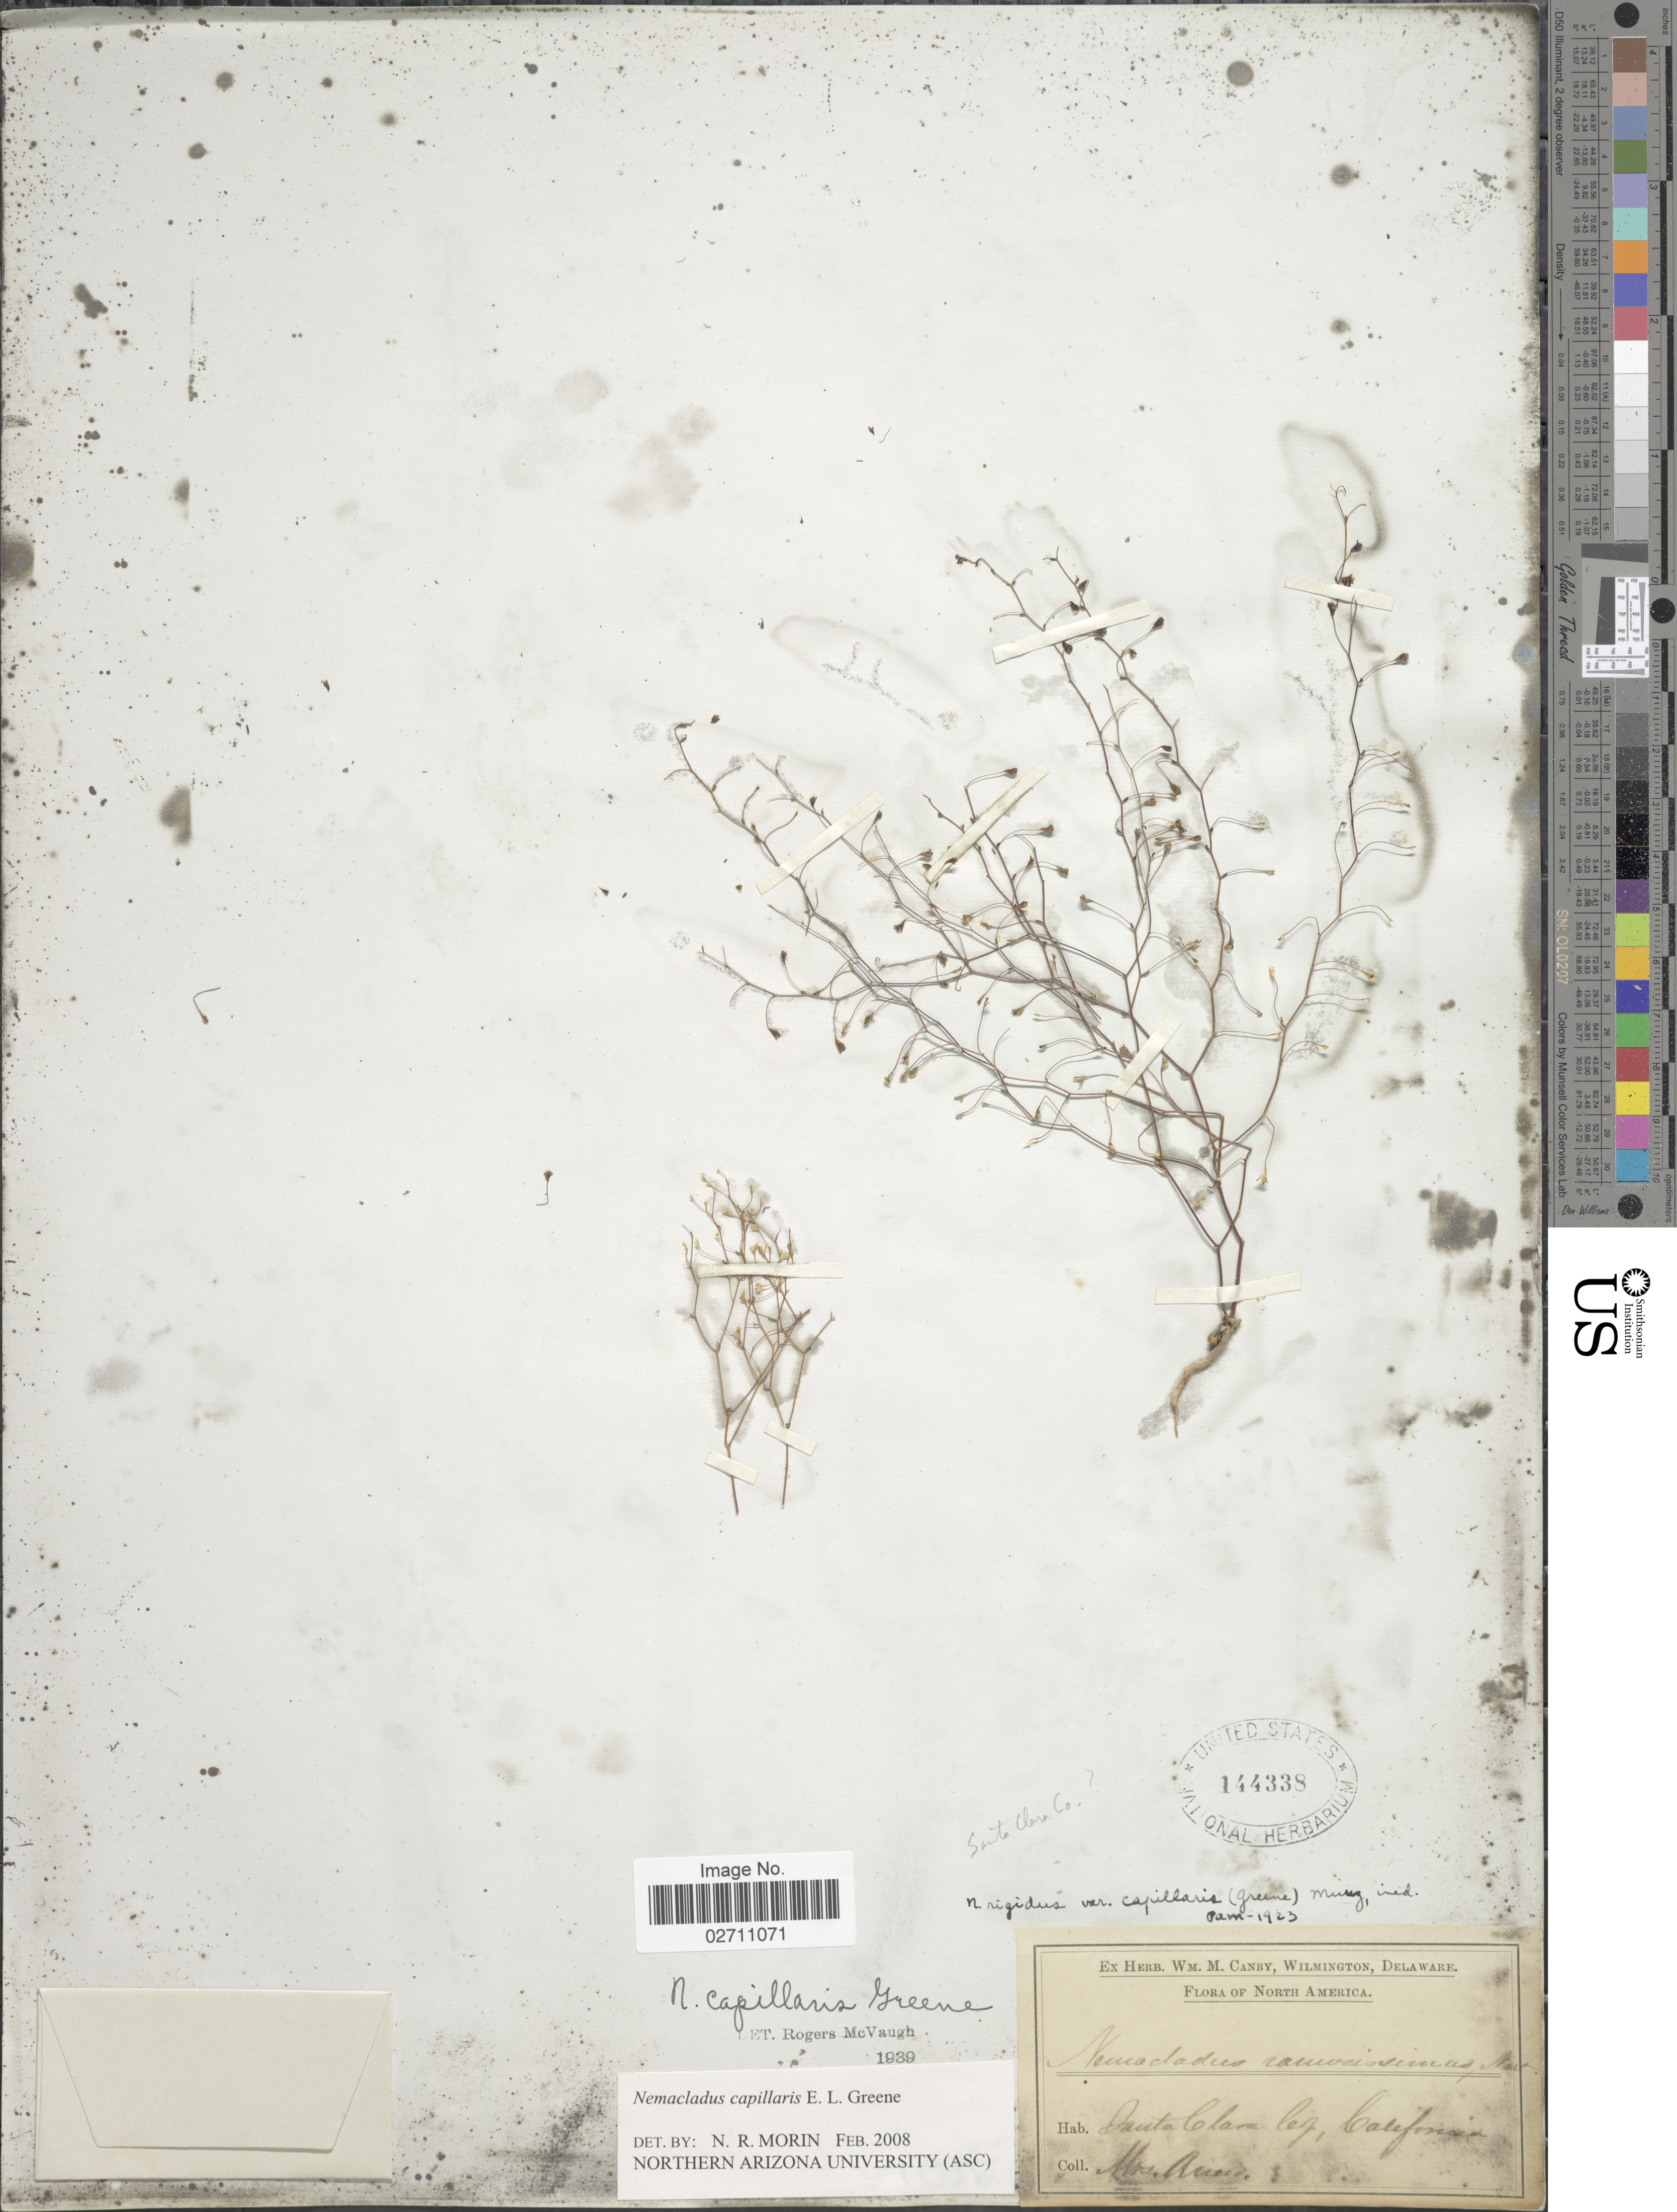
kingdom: Plantae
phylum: Tracheophyta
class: Magnoliopsida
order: Asterales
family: Campanulaceae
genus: Nemacladus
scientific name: Nemacladus capillaris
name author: S.W. Greene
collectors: -- Ames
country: United States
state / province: California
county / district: Santa Clara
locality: Santa Clara Co.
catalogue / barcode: US 144338